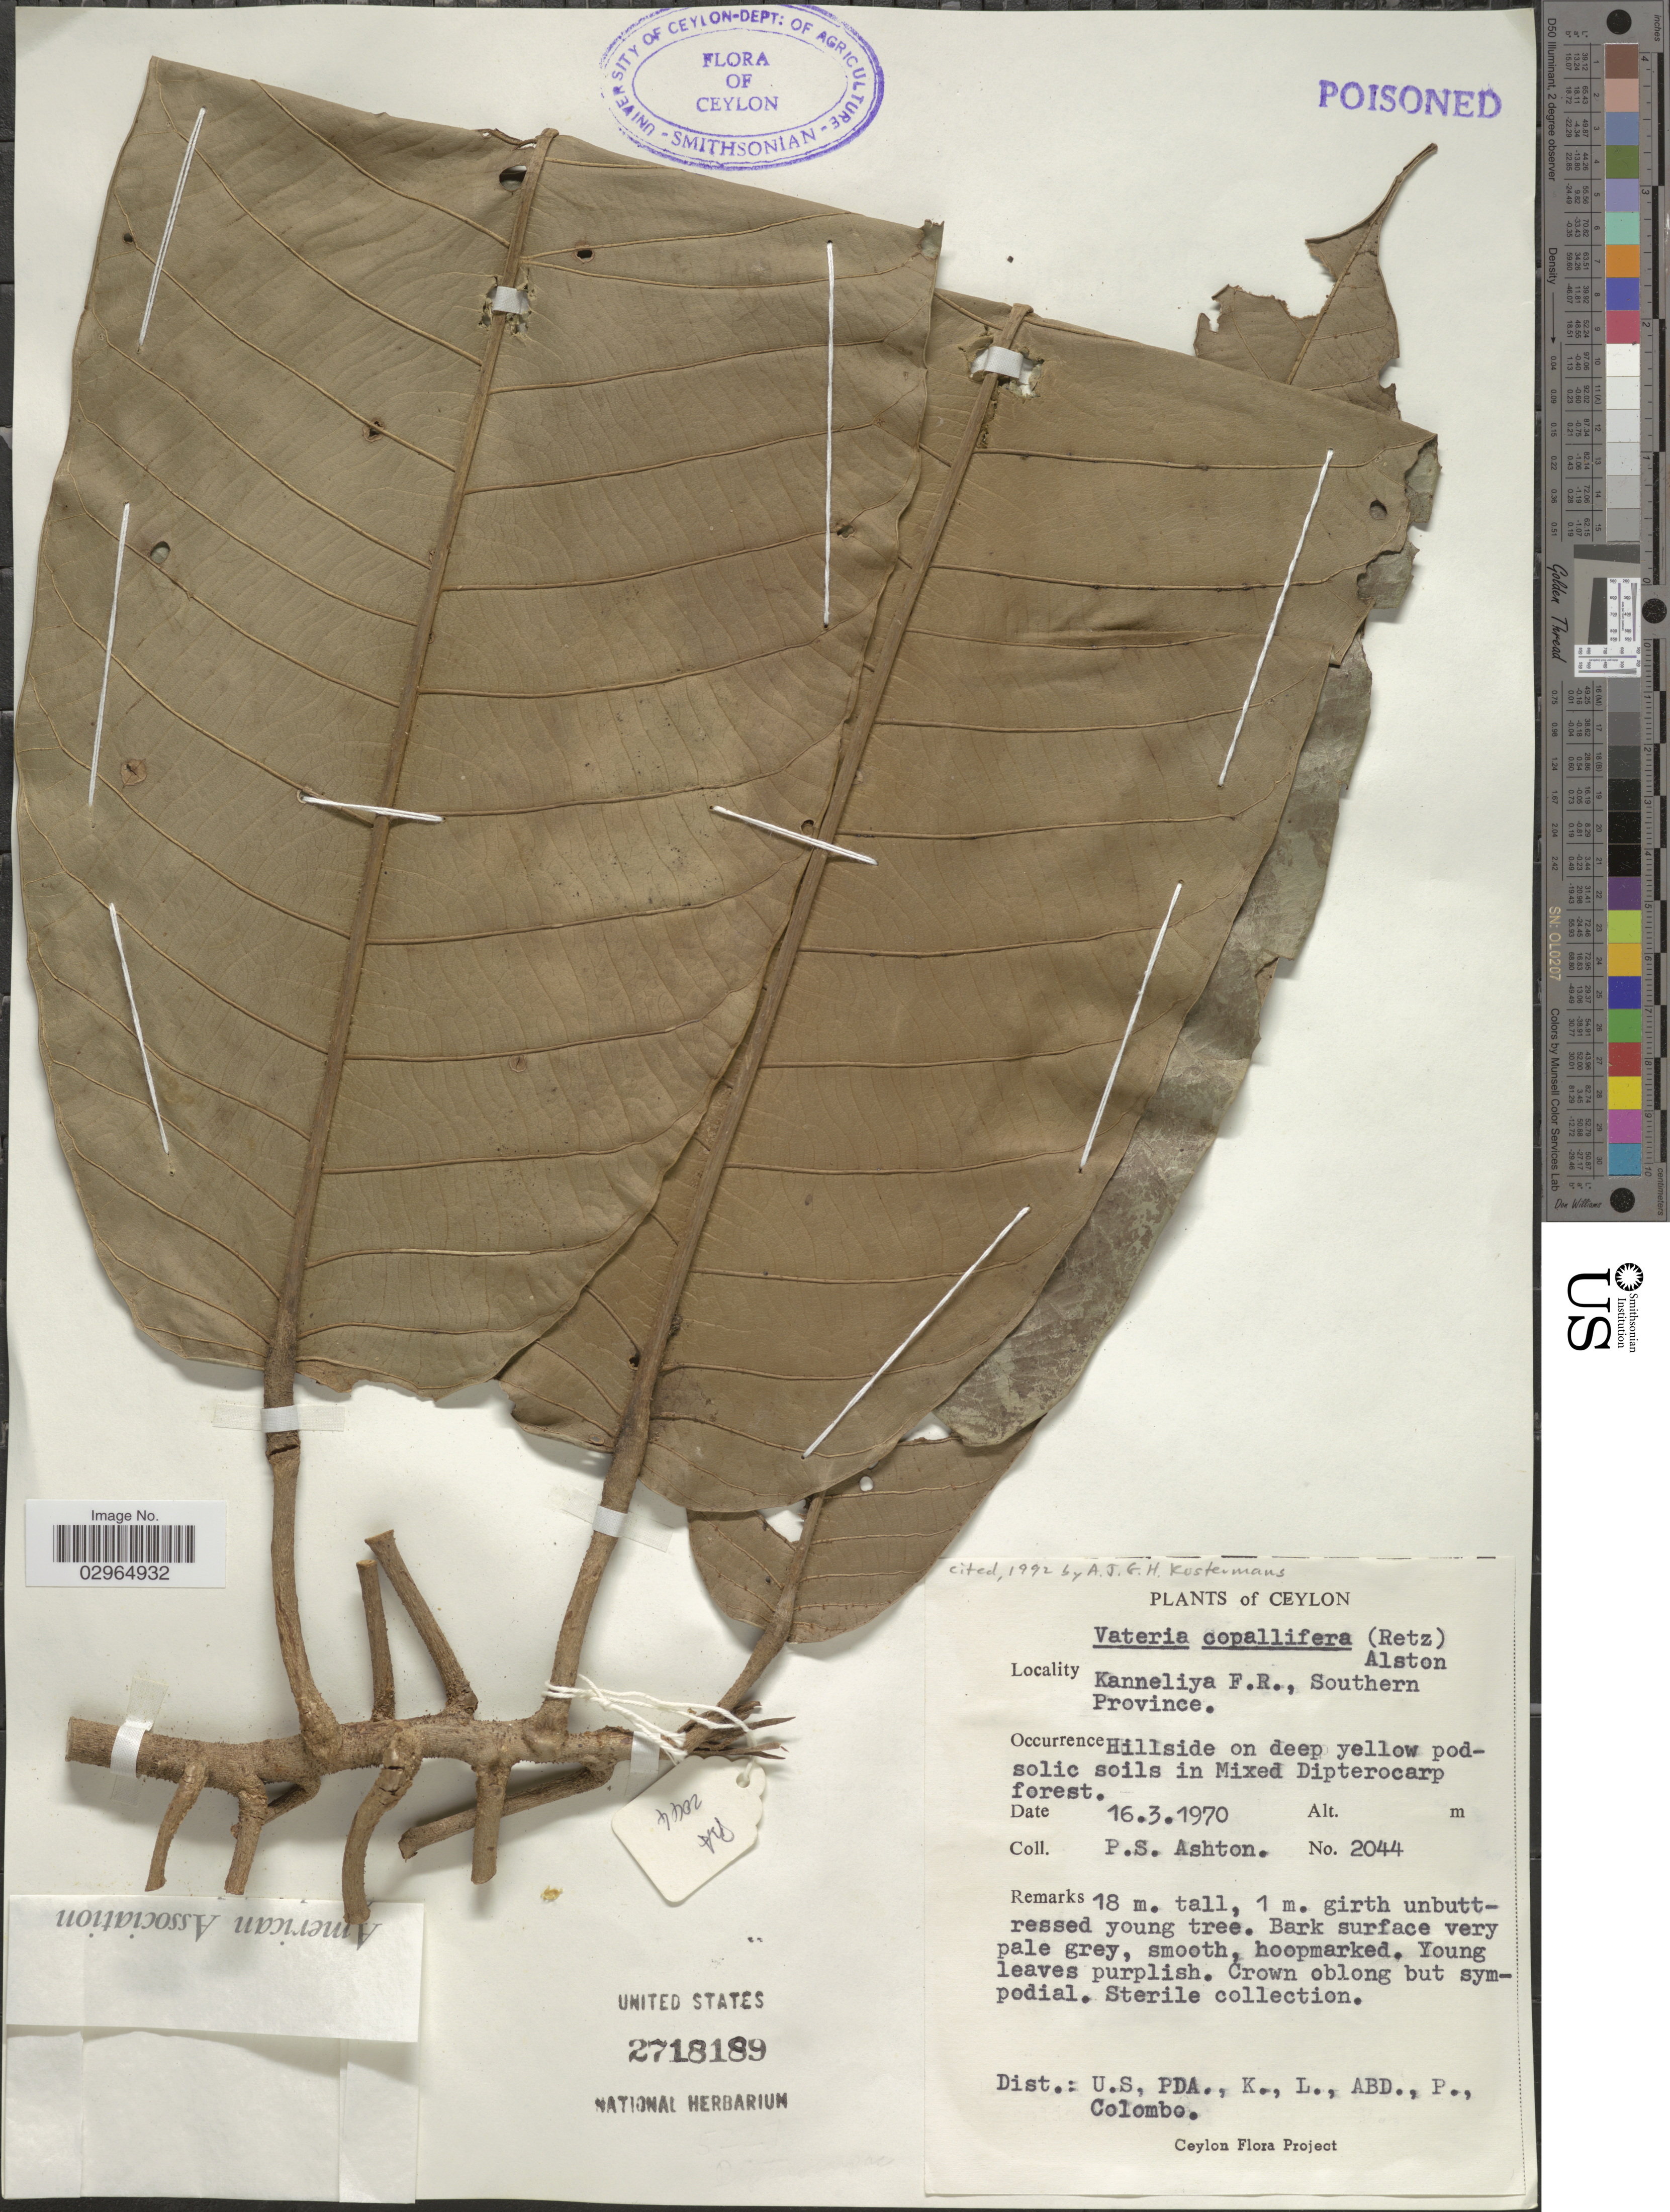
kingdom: Plantae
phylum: Tracheophyta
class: Magnoliopsida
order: Malvales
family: Dipterocarpaceae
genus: Vateria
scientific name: Vateria copallifera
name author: (Retz.) Alston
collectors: P. S. Ashton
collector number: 2044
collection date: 1970-03-16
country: Sri Lanka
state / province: Southern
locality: Ceylon. Kanneliya F.R.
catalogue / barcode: US 2718189